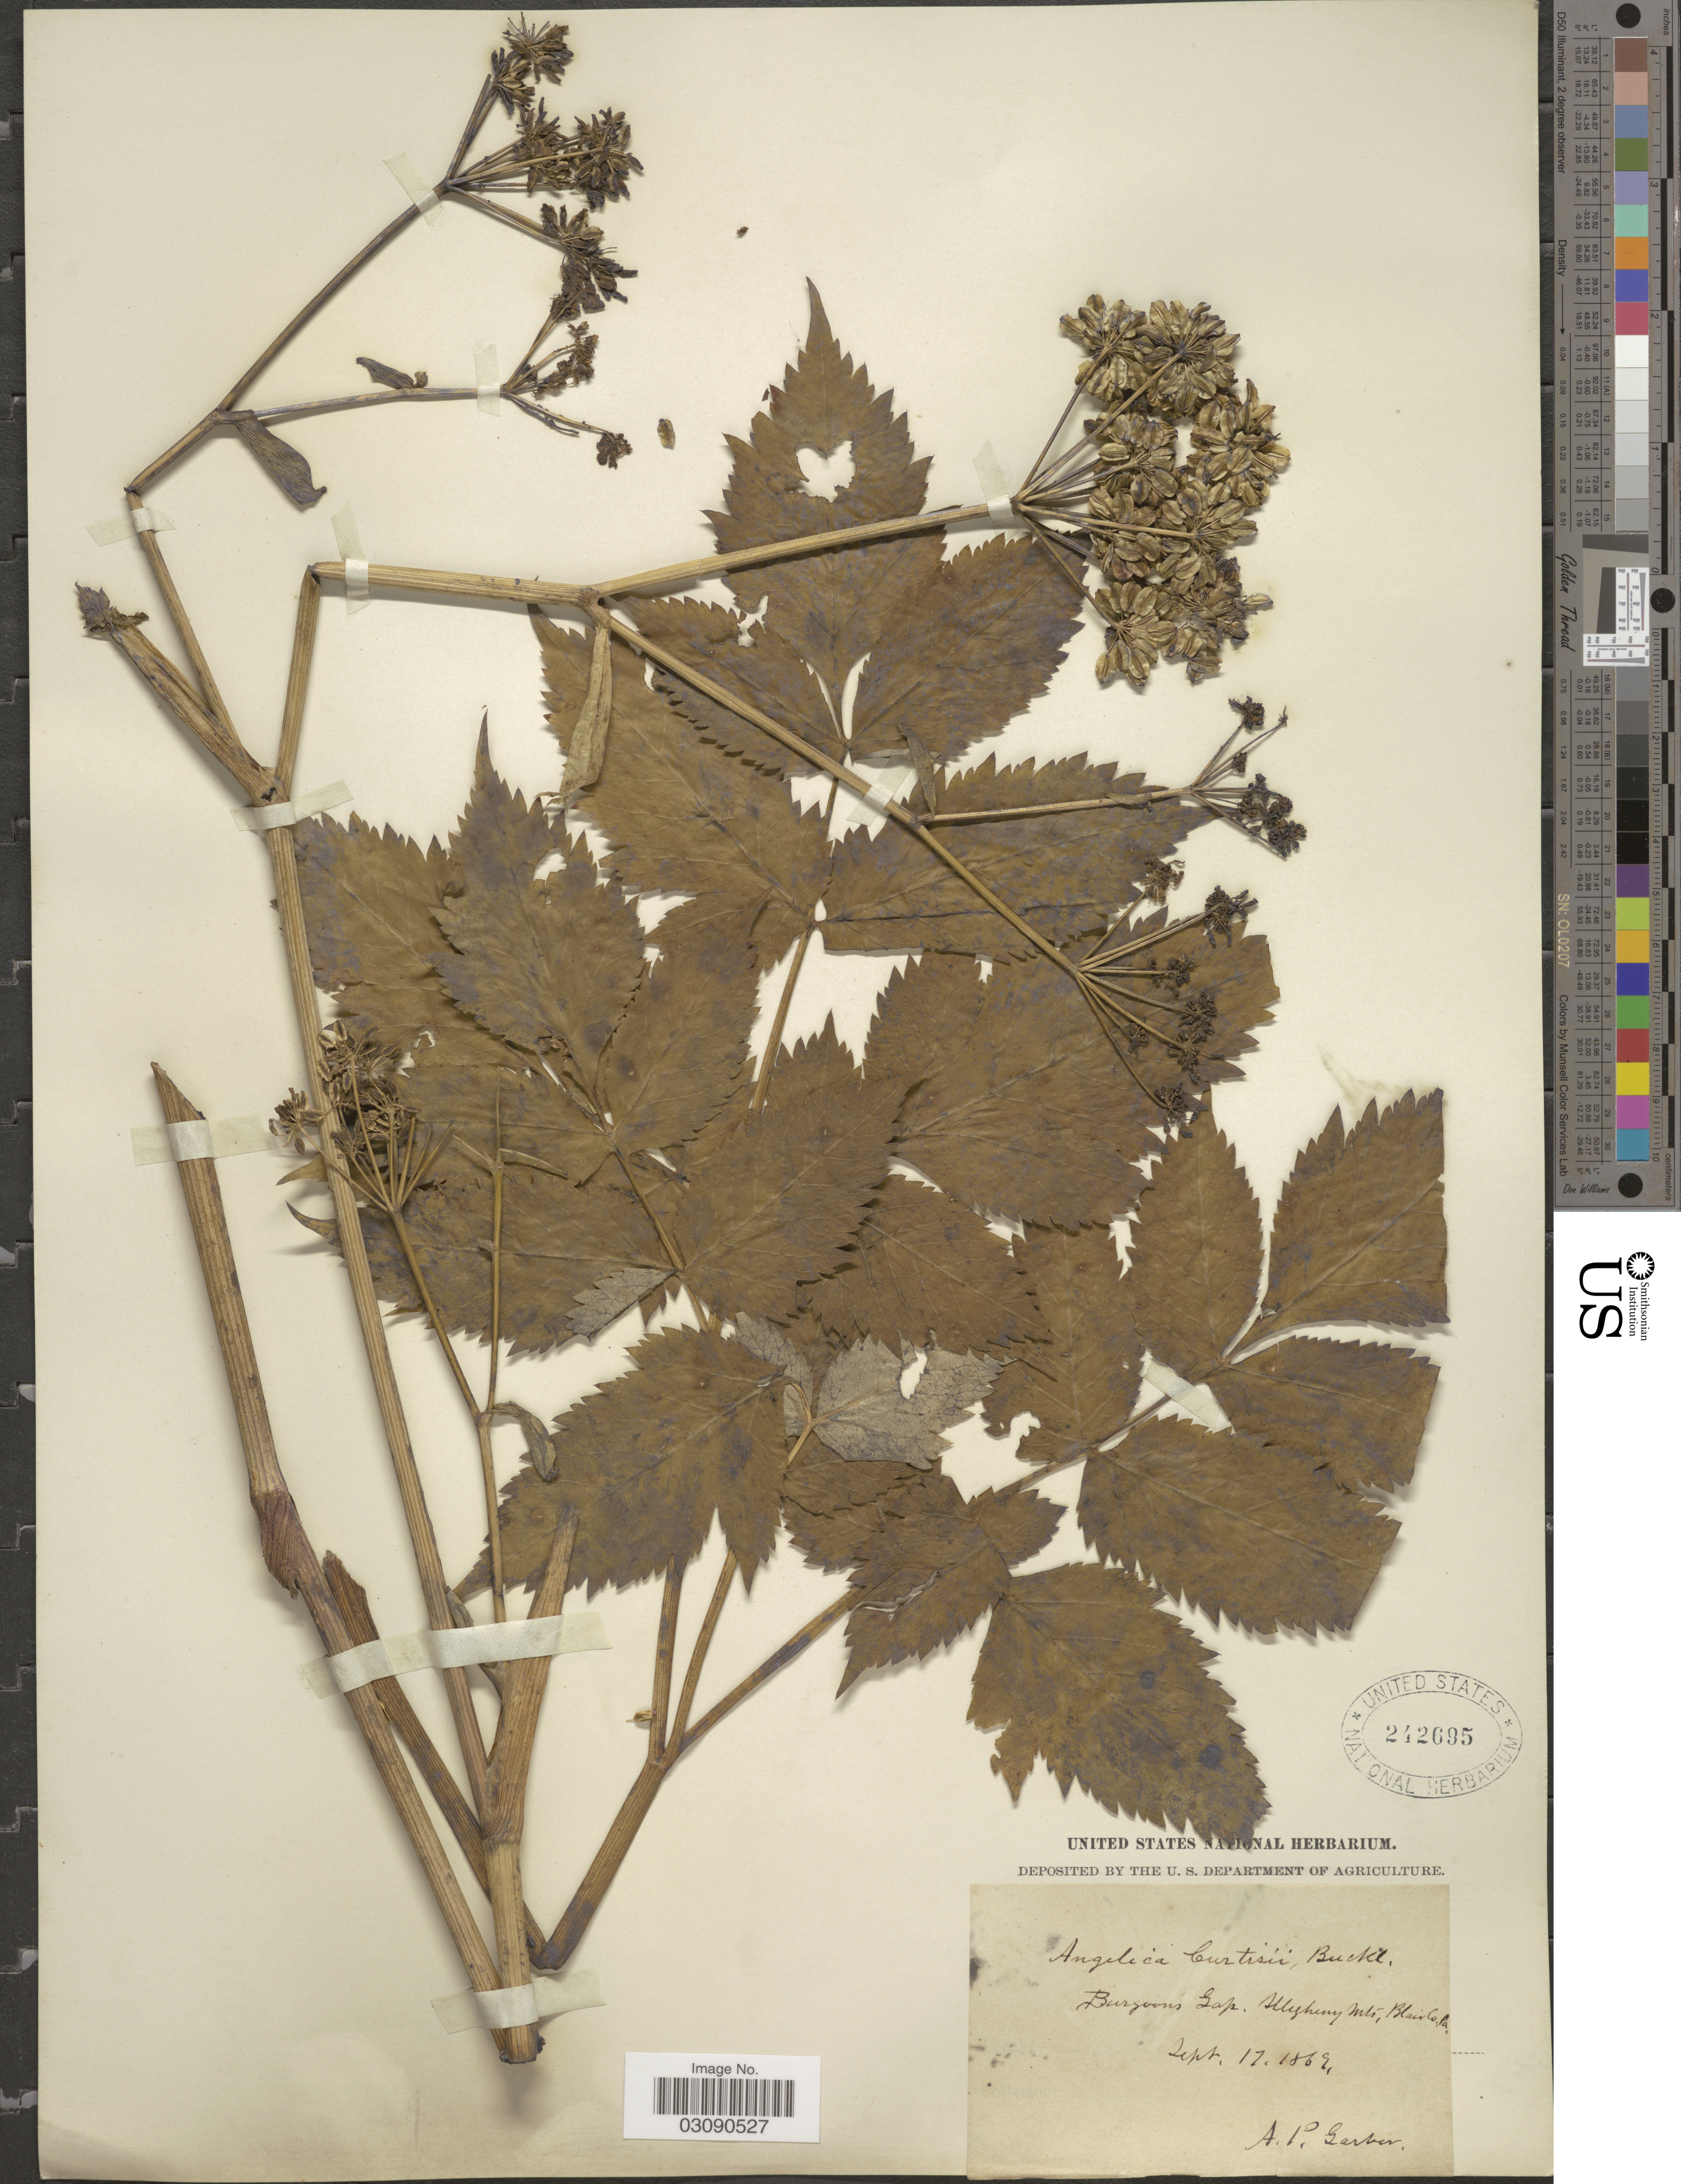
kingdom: Plantae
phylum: Tracheophyta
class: Magnoliopsida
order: Apiales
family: Apiaceae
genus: Angelica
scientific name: Angelica triquinata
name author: Michx.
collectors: A. P. Garber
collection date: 1869-09-17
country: United States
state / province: Pennsylvania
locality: Burgoons Gap. Allegheny Mts., Blair Co.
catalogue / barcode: US 242695